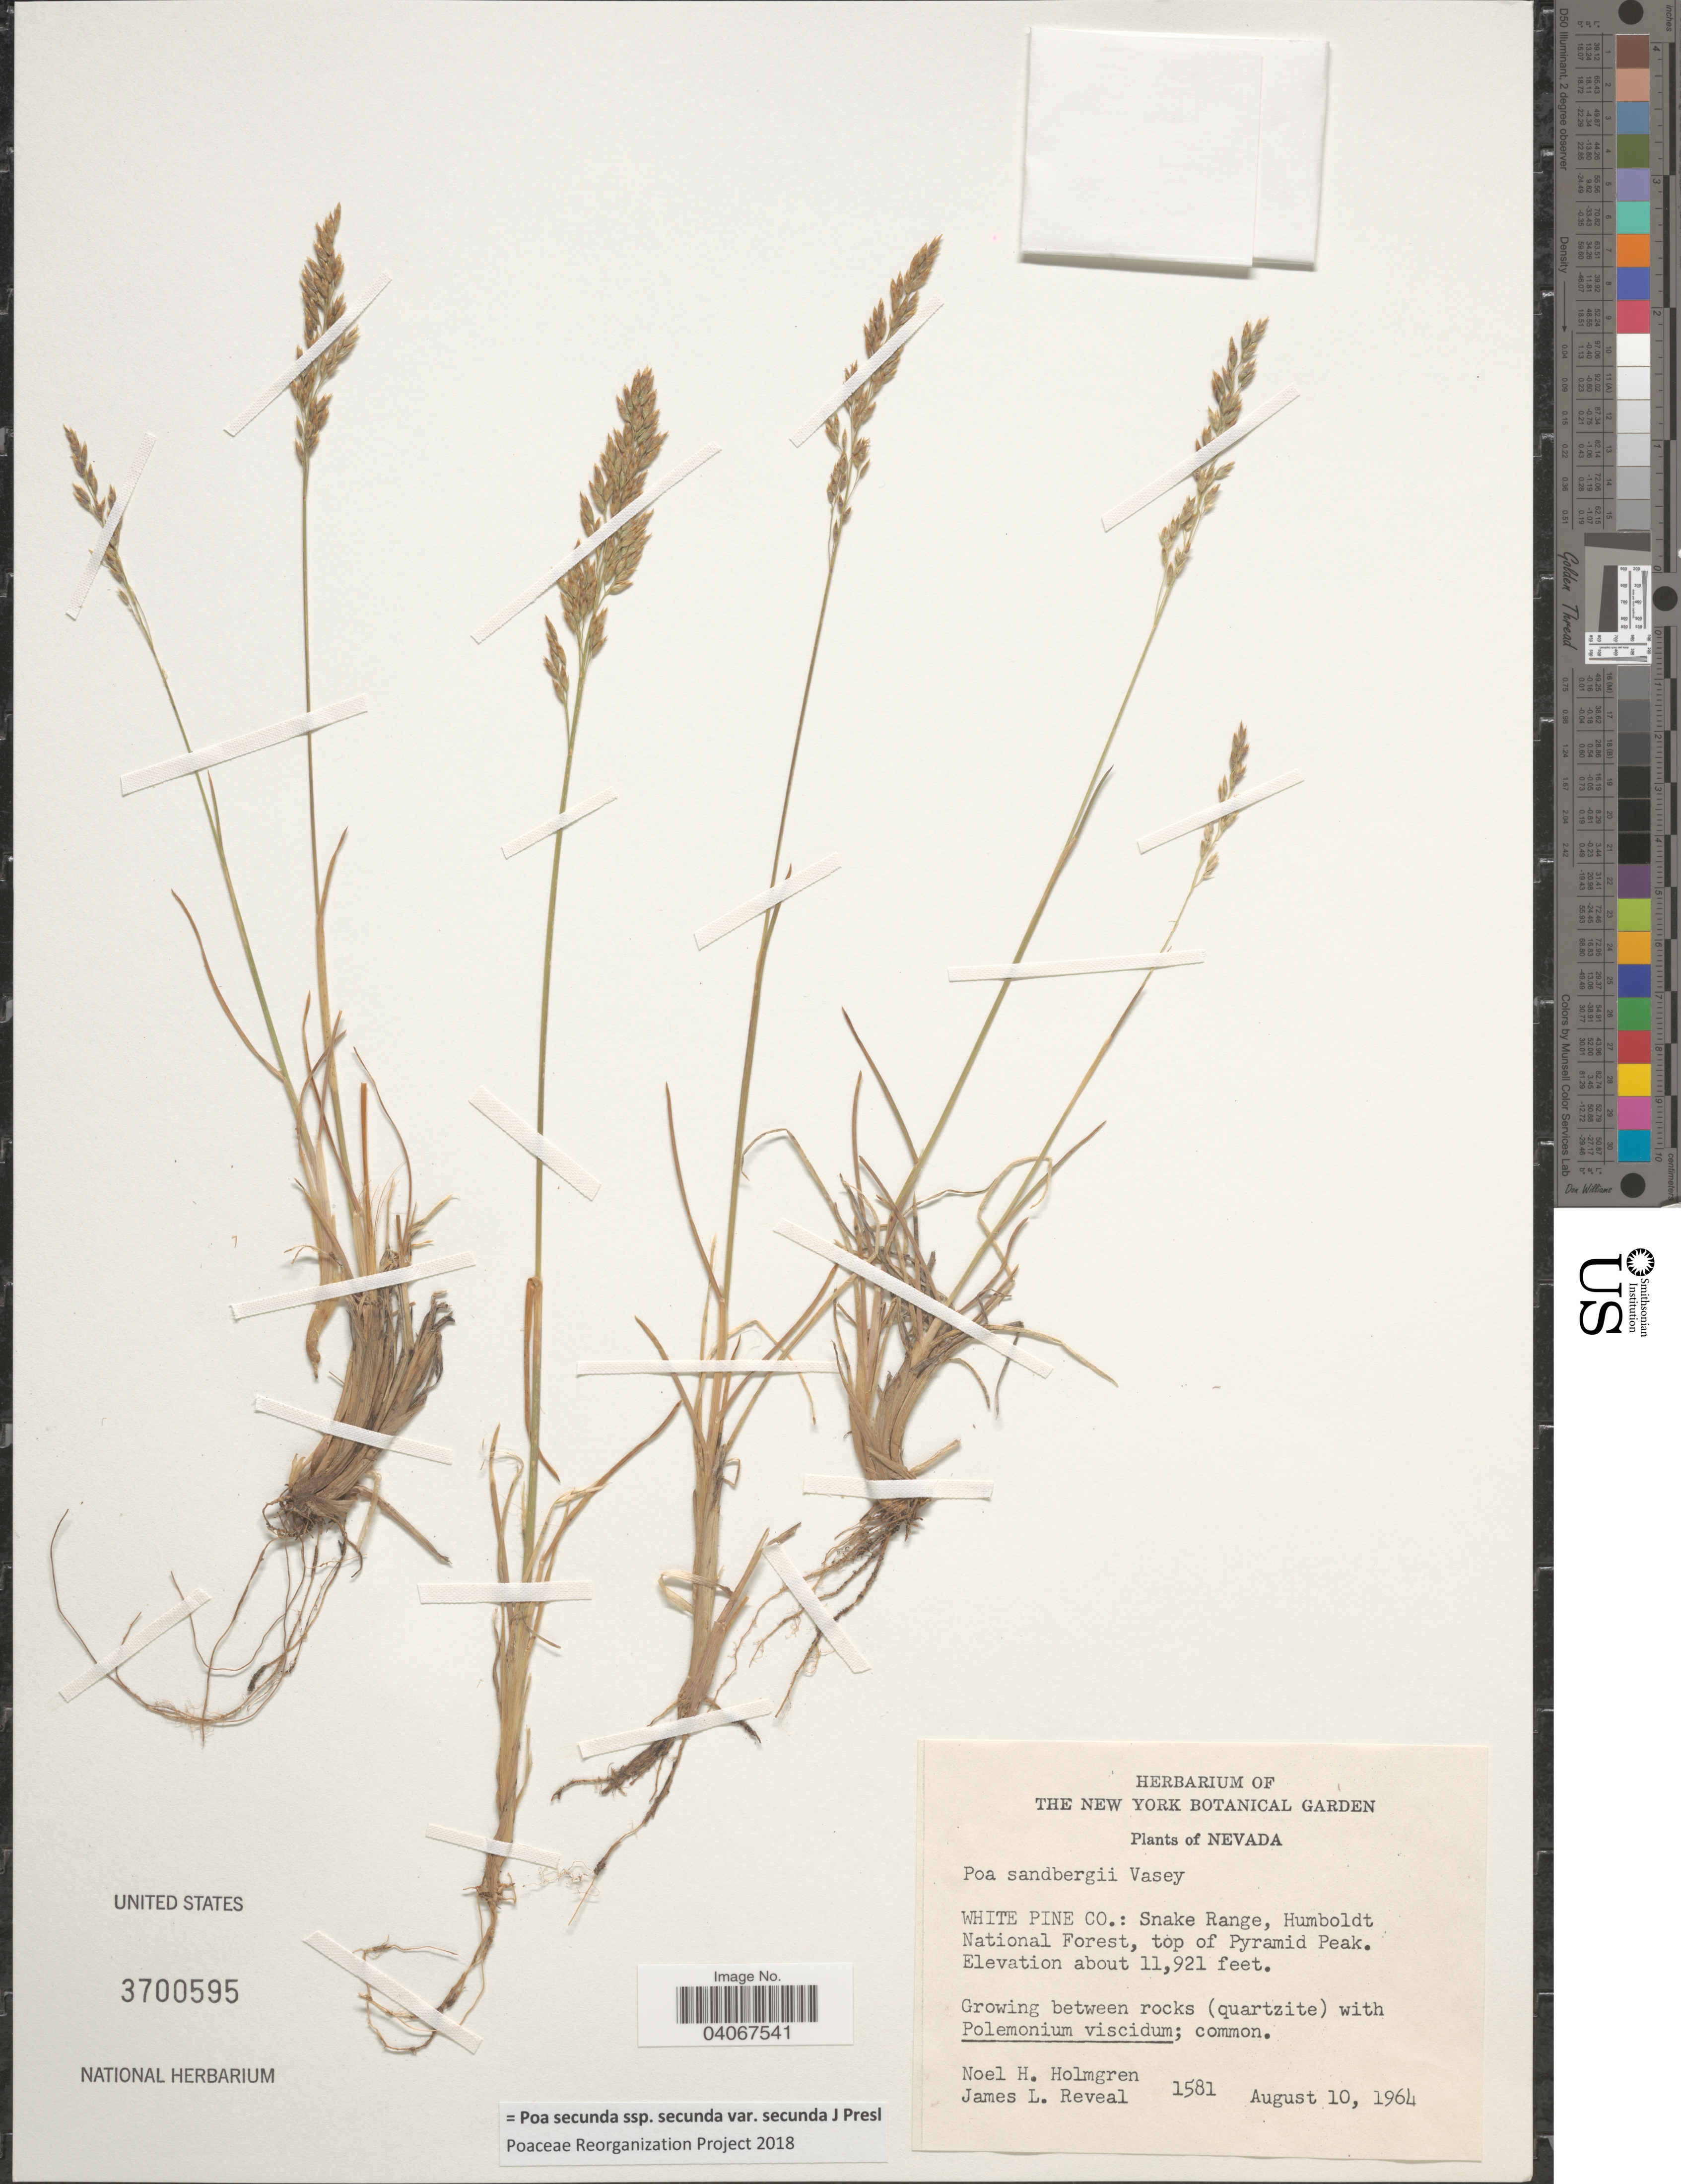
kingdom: Plantae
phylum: Tracheophyta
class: Liliopsida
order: Poales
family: Poaceae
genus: Poa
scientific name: Poa secunda subsp. secunda var. secunda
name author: J. Presl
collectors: N. H. Holmgren & J. L. Reveal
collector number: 1581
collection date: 1964-08-10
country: United States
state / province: Nevada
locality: White Pine Co.: Snake Range, Humboldt National Forest, top of Pyramid Peak.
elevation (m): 3634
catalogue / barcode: US 3700595